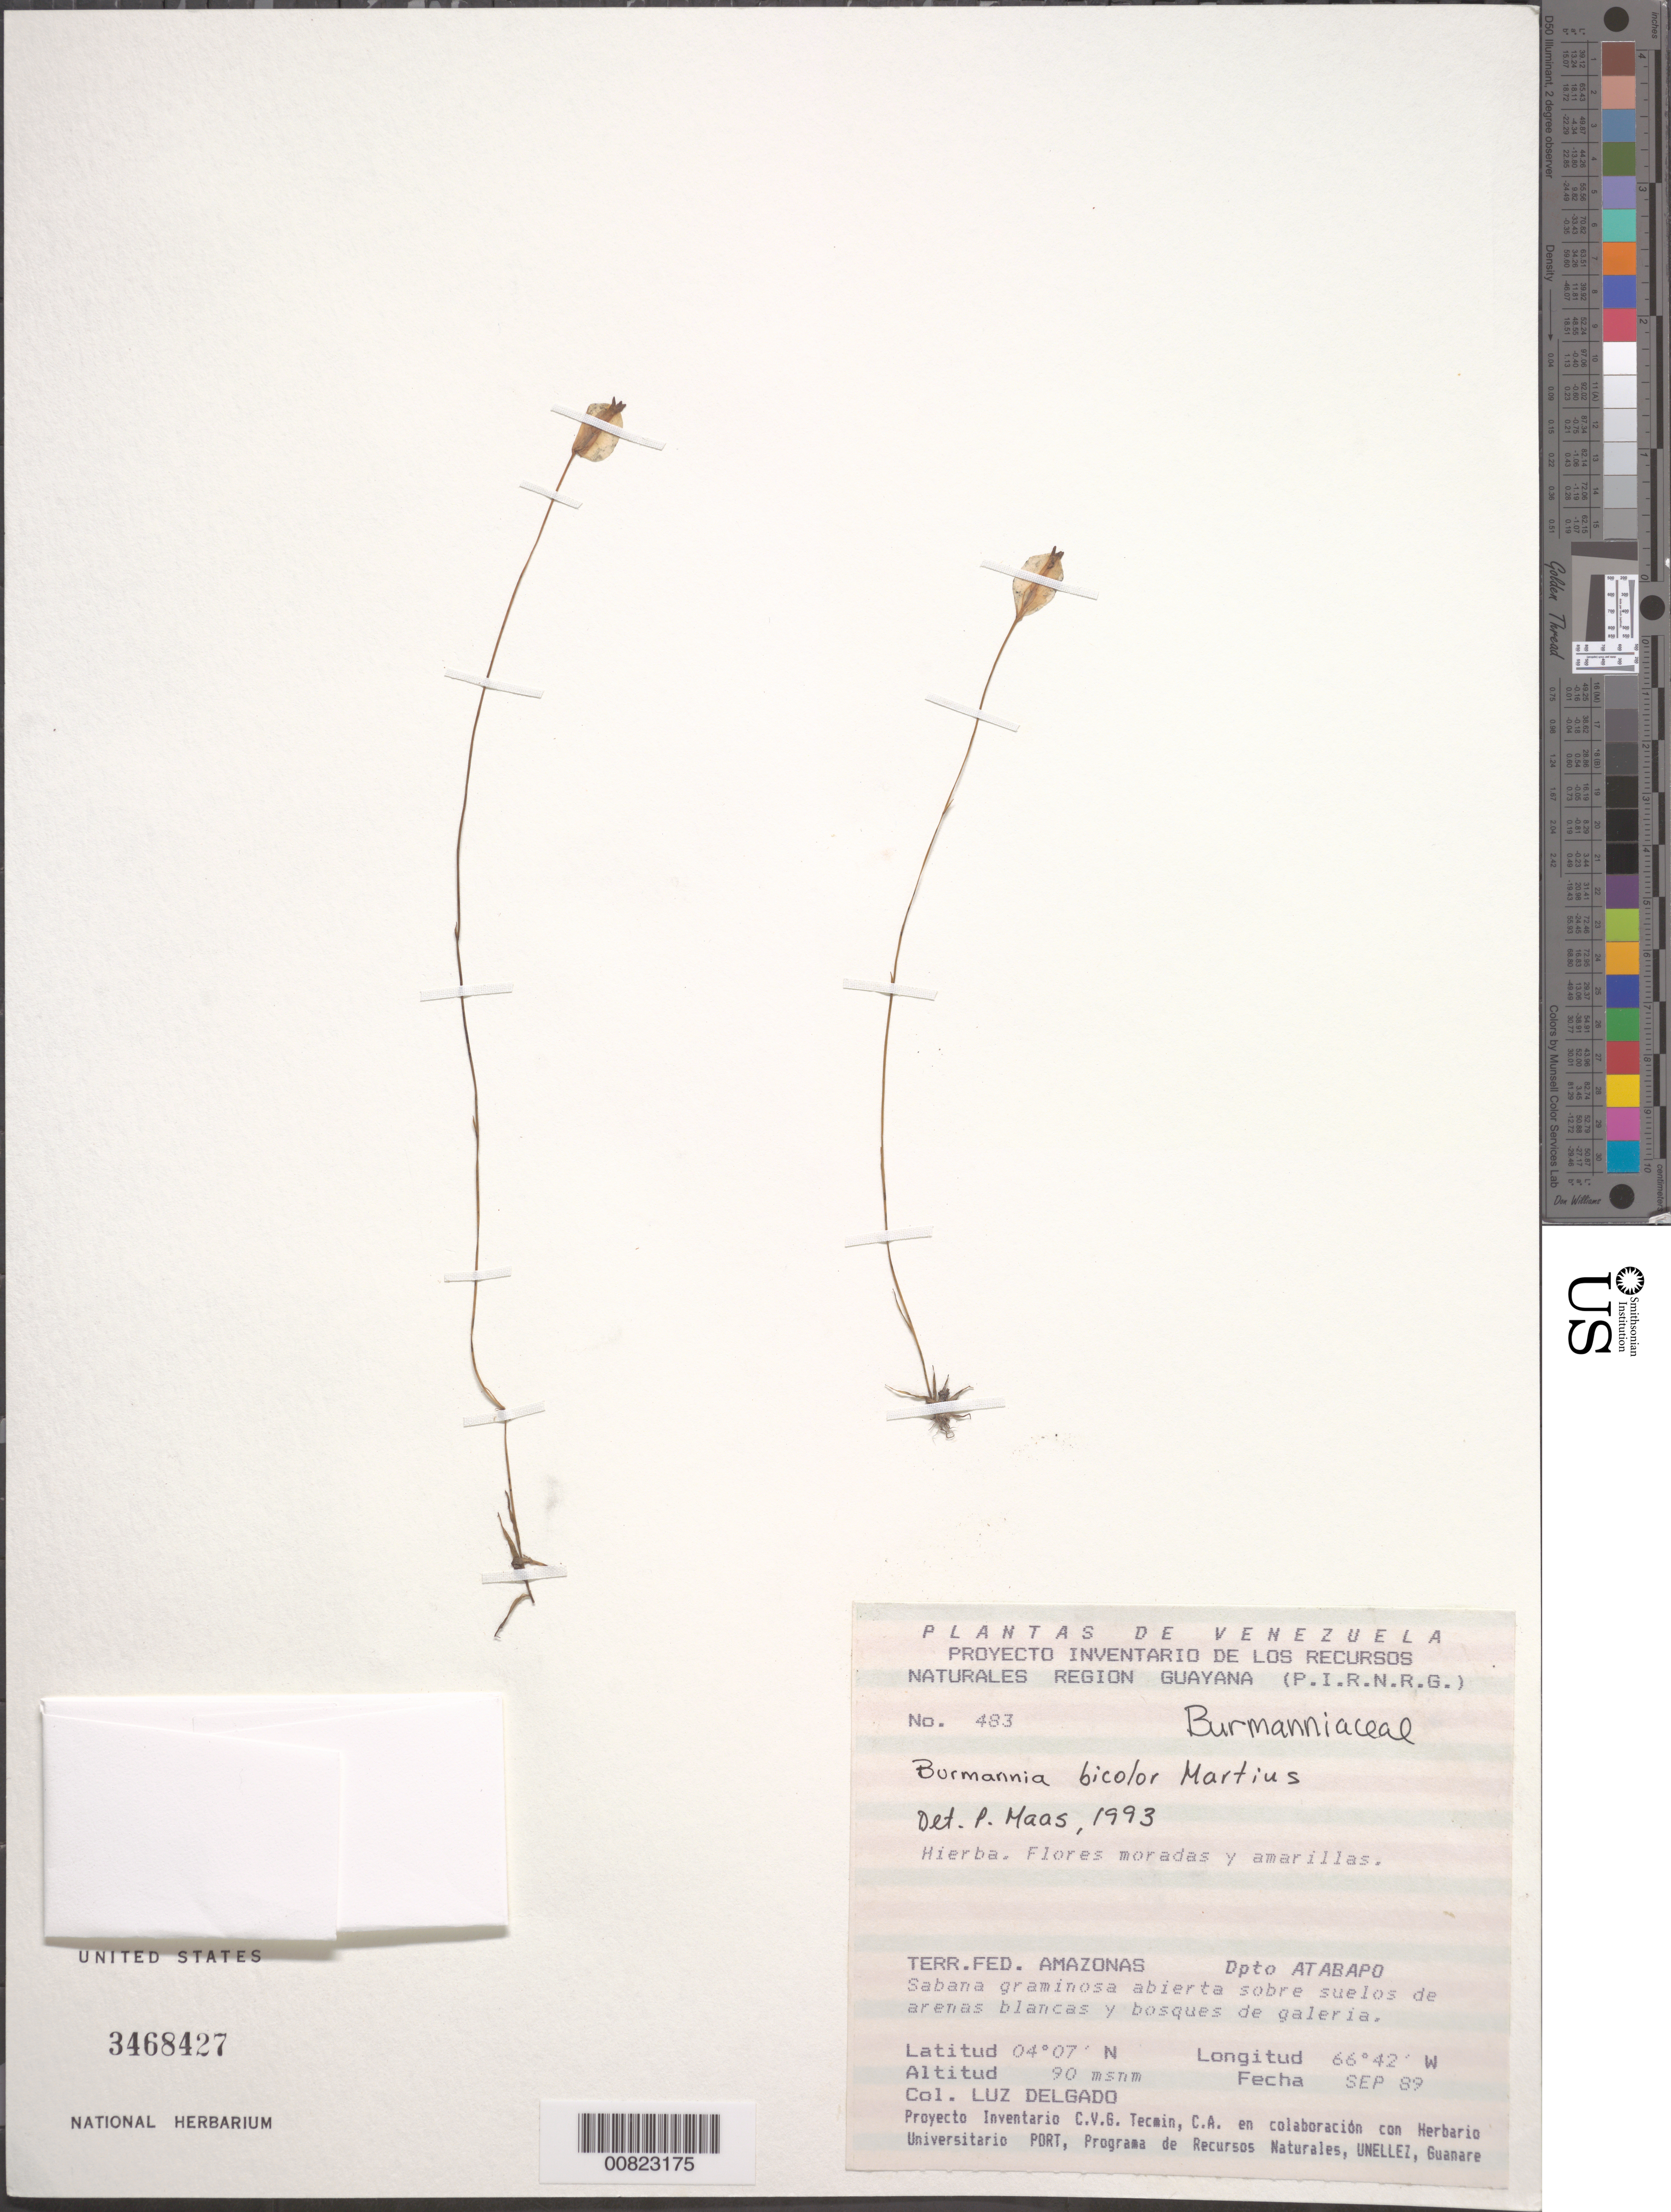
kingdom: Plantae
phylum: Tracheophyta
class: Liliopsida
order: Dioscoreales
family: Burmanniaceae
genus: Burmannia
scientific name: Burmannia bicolor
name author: Mart.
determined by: Maas, Paul J. M.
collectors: L. Delgado V.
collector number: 483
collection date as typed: Sep-89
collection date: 1989-09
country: Venezuela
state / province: Amazonas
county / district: Atabapo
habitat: Sabana graminosa abierta sobre suelos de arenas blancas y bosques de galeria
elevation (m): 90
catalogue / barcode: US 3468427